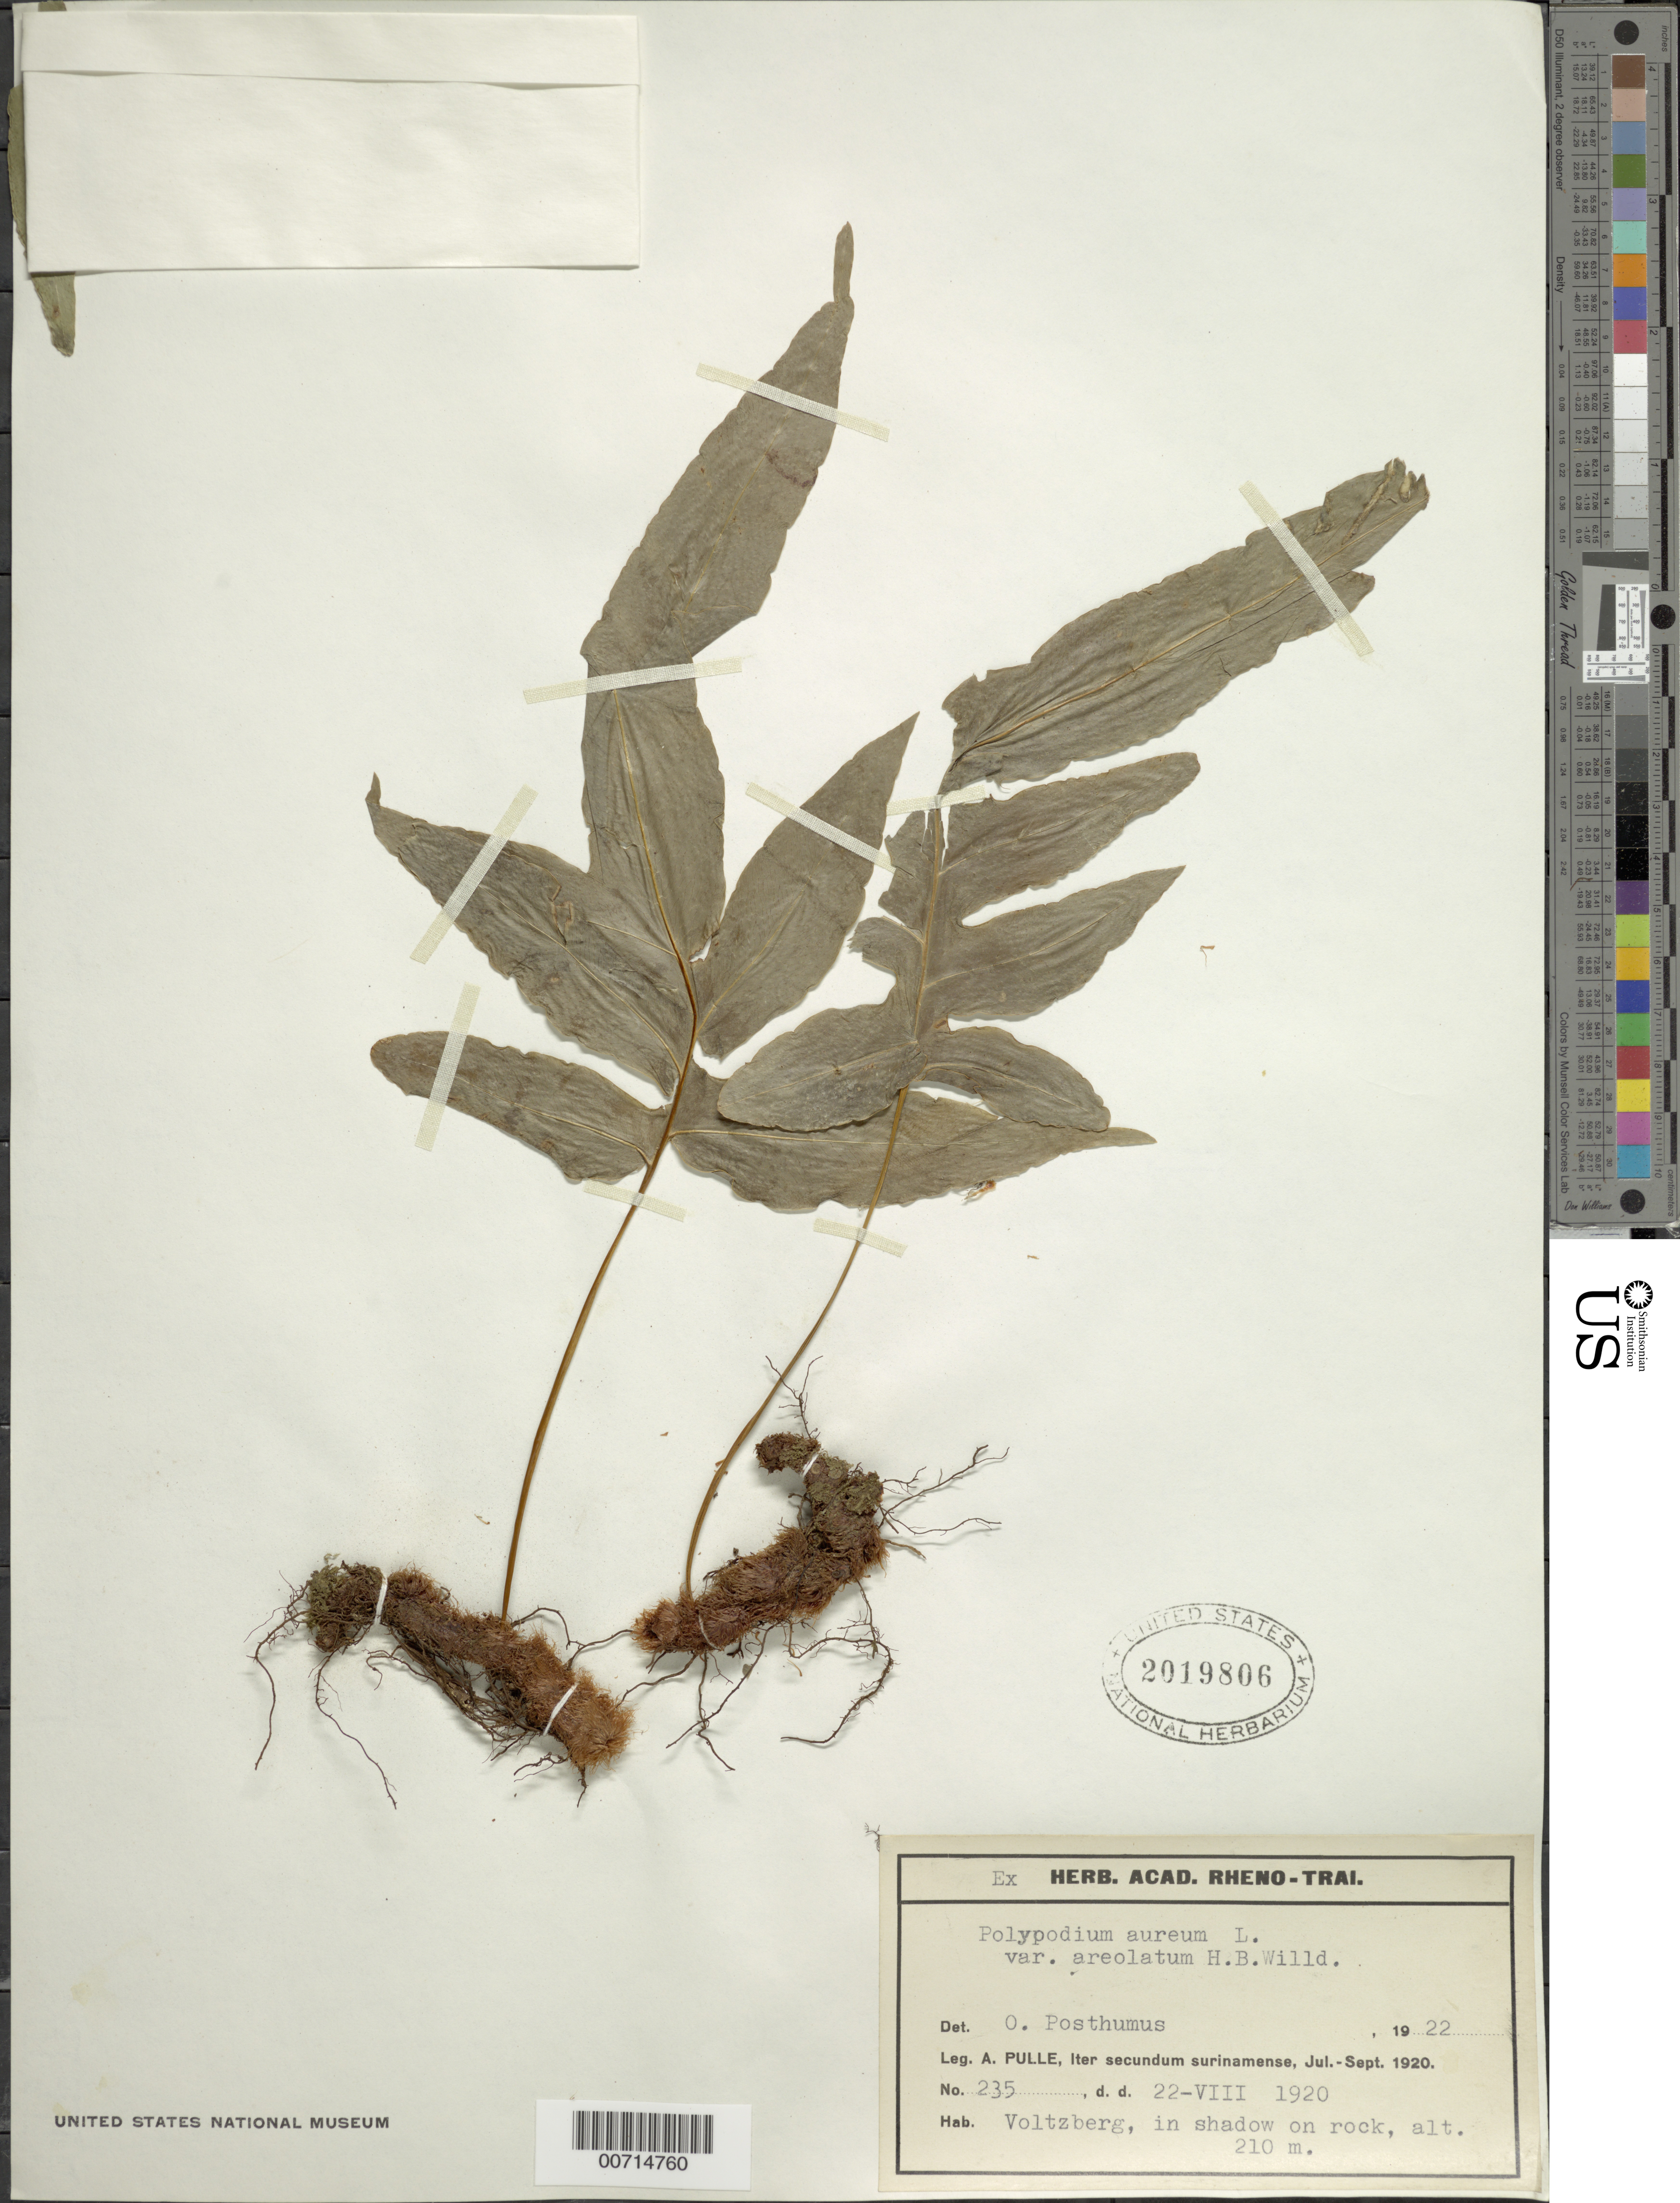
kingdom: Plantae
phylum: Tracheophyta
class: Polypodiopsida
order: Polypodiales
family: Polypodiaceae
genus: Phlebodium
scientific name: Phlebodium pseudoaureum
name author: (Cav.) Lellinger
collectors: A. A. Pulle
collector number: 235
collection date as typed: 22-Aug-20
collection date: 1920-08-22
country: Suriname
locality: Voltzberg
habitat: In shadow of rock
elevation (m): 210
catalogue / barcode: US 2019806